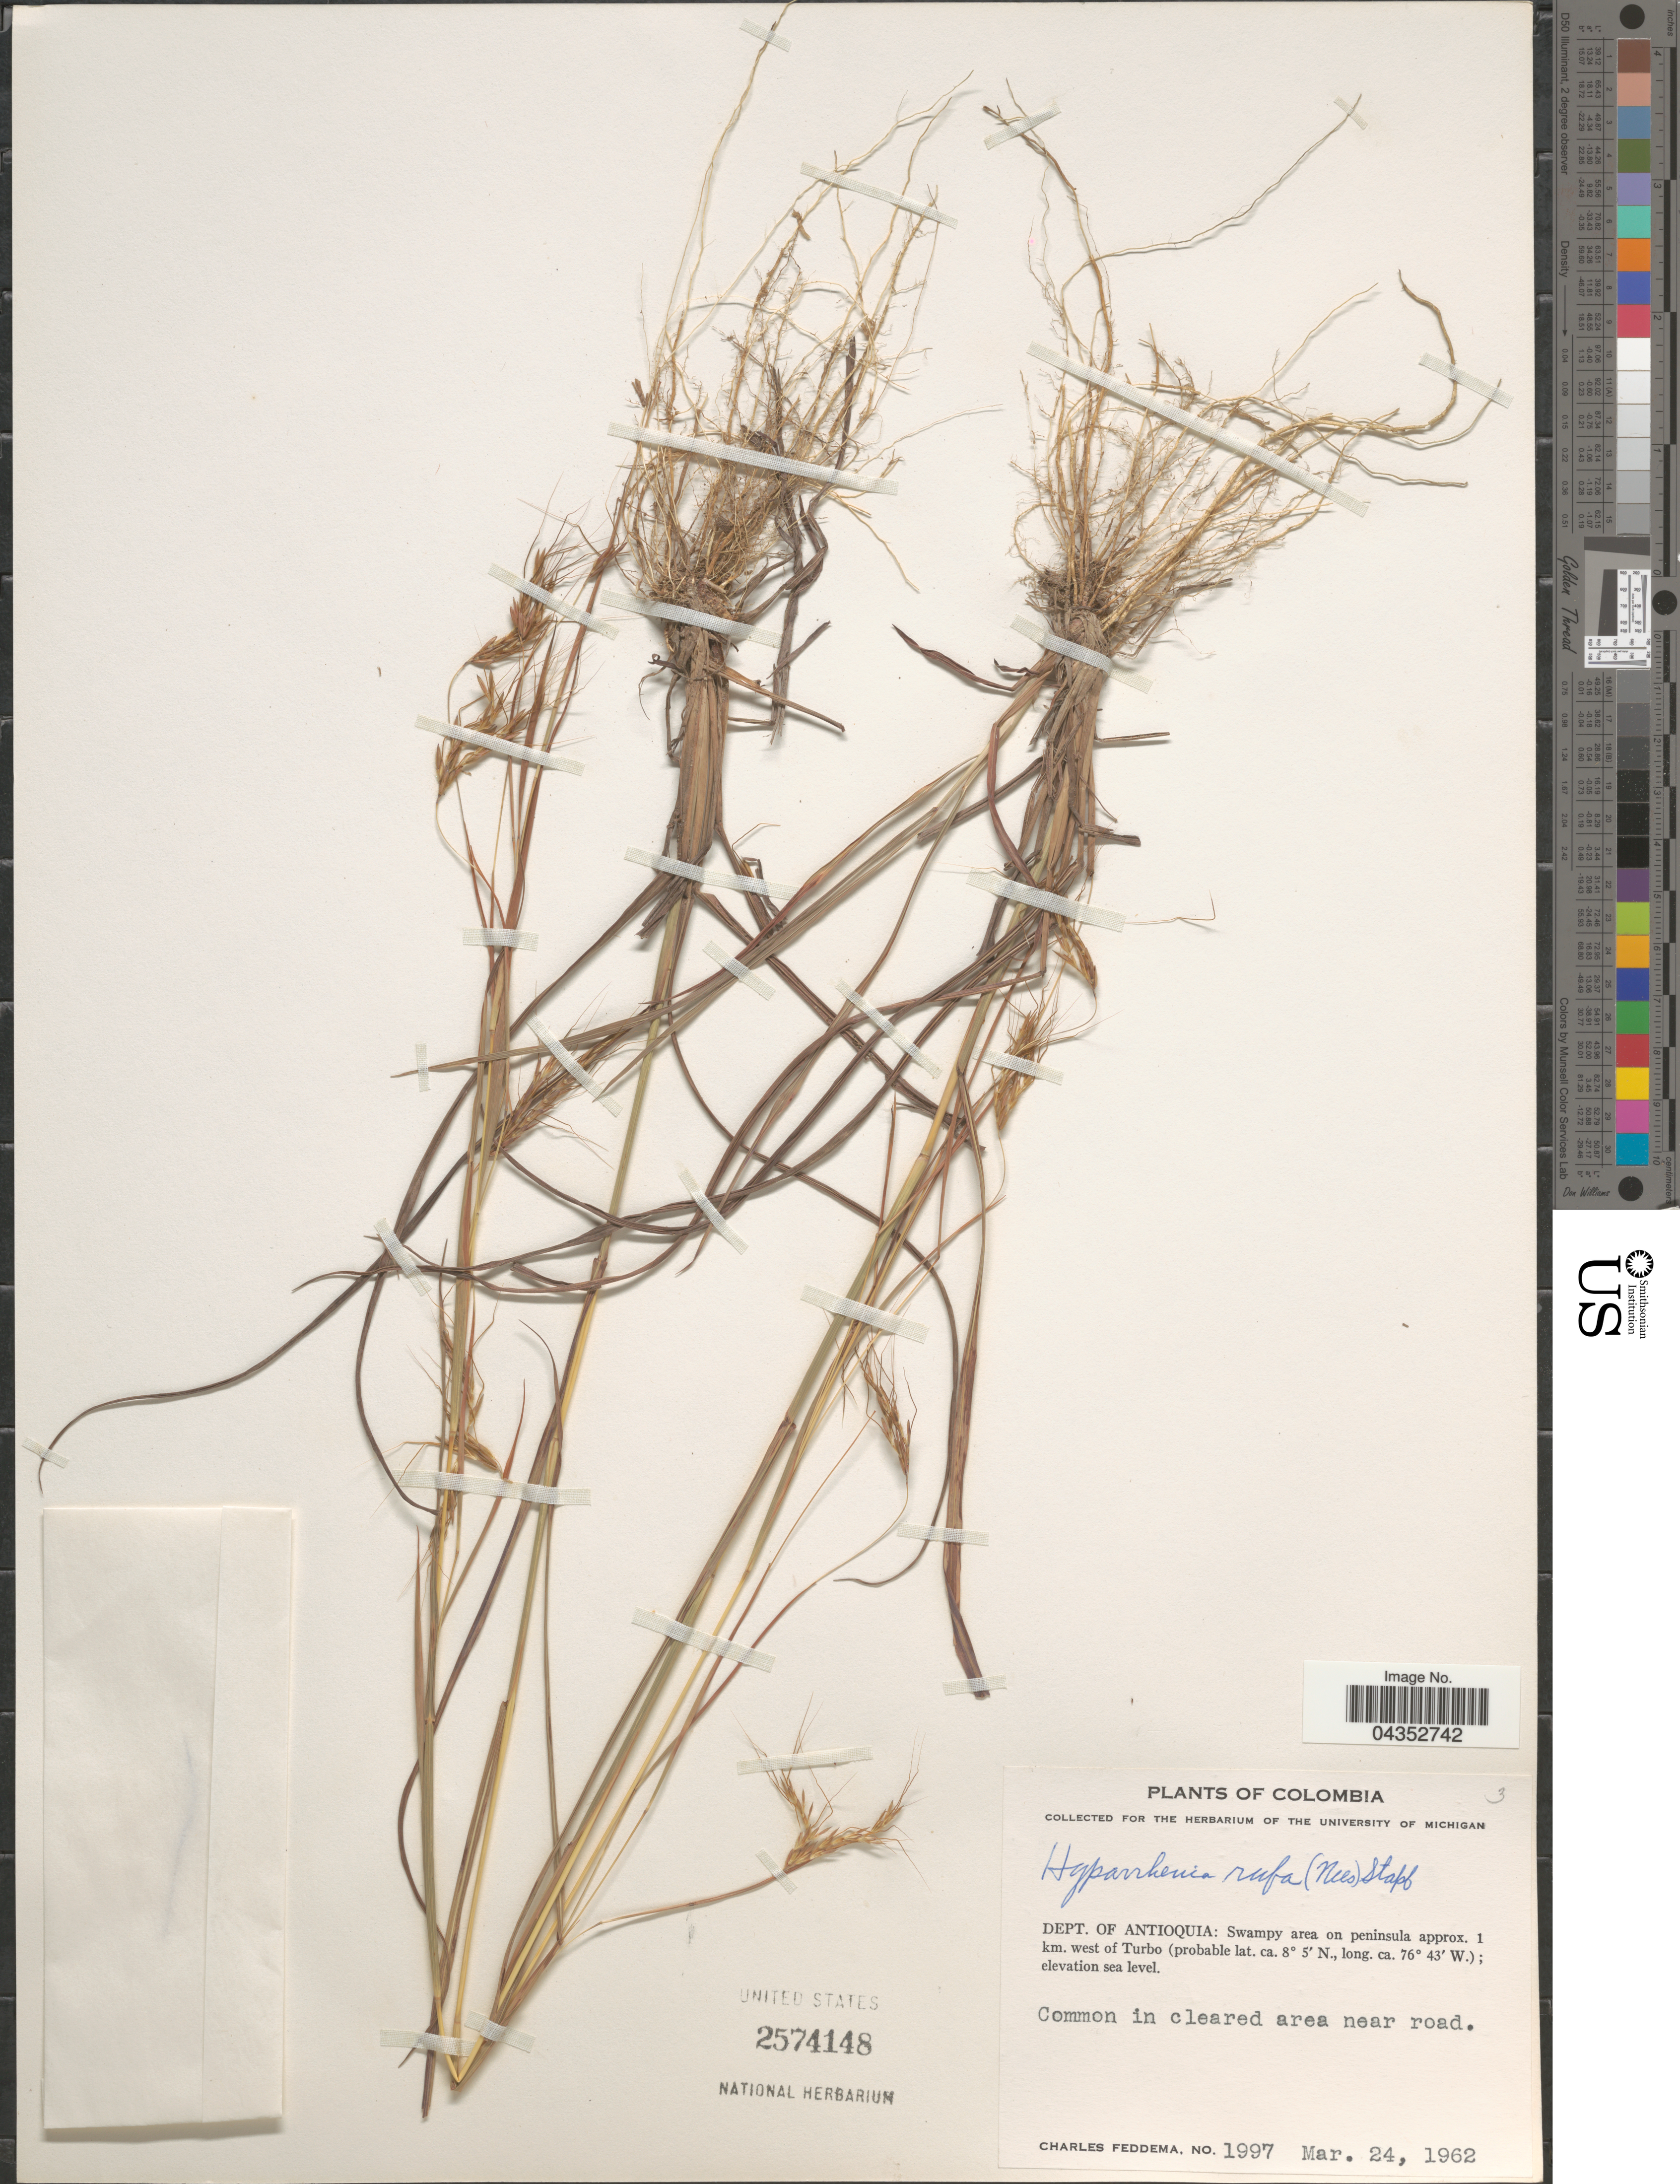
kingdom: Plantae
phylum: Tracheophyta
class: Liliopsida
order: Poales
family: Poaceae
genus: Hyparrhenia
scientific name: Hyparrhenia rufa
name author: (Nees) Stapf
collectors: C. Feddema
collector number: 1997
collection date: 1962-03-24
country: Colombia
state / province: Antioquia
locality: Dept. of Antioquia: Swampy area on peninsula approx. 1 km. west of Turbo.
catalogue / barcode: US 2574148